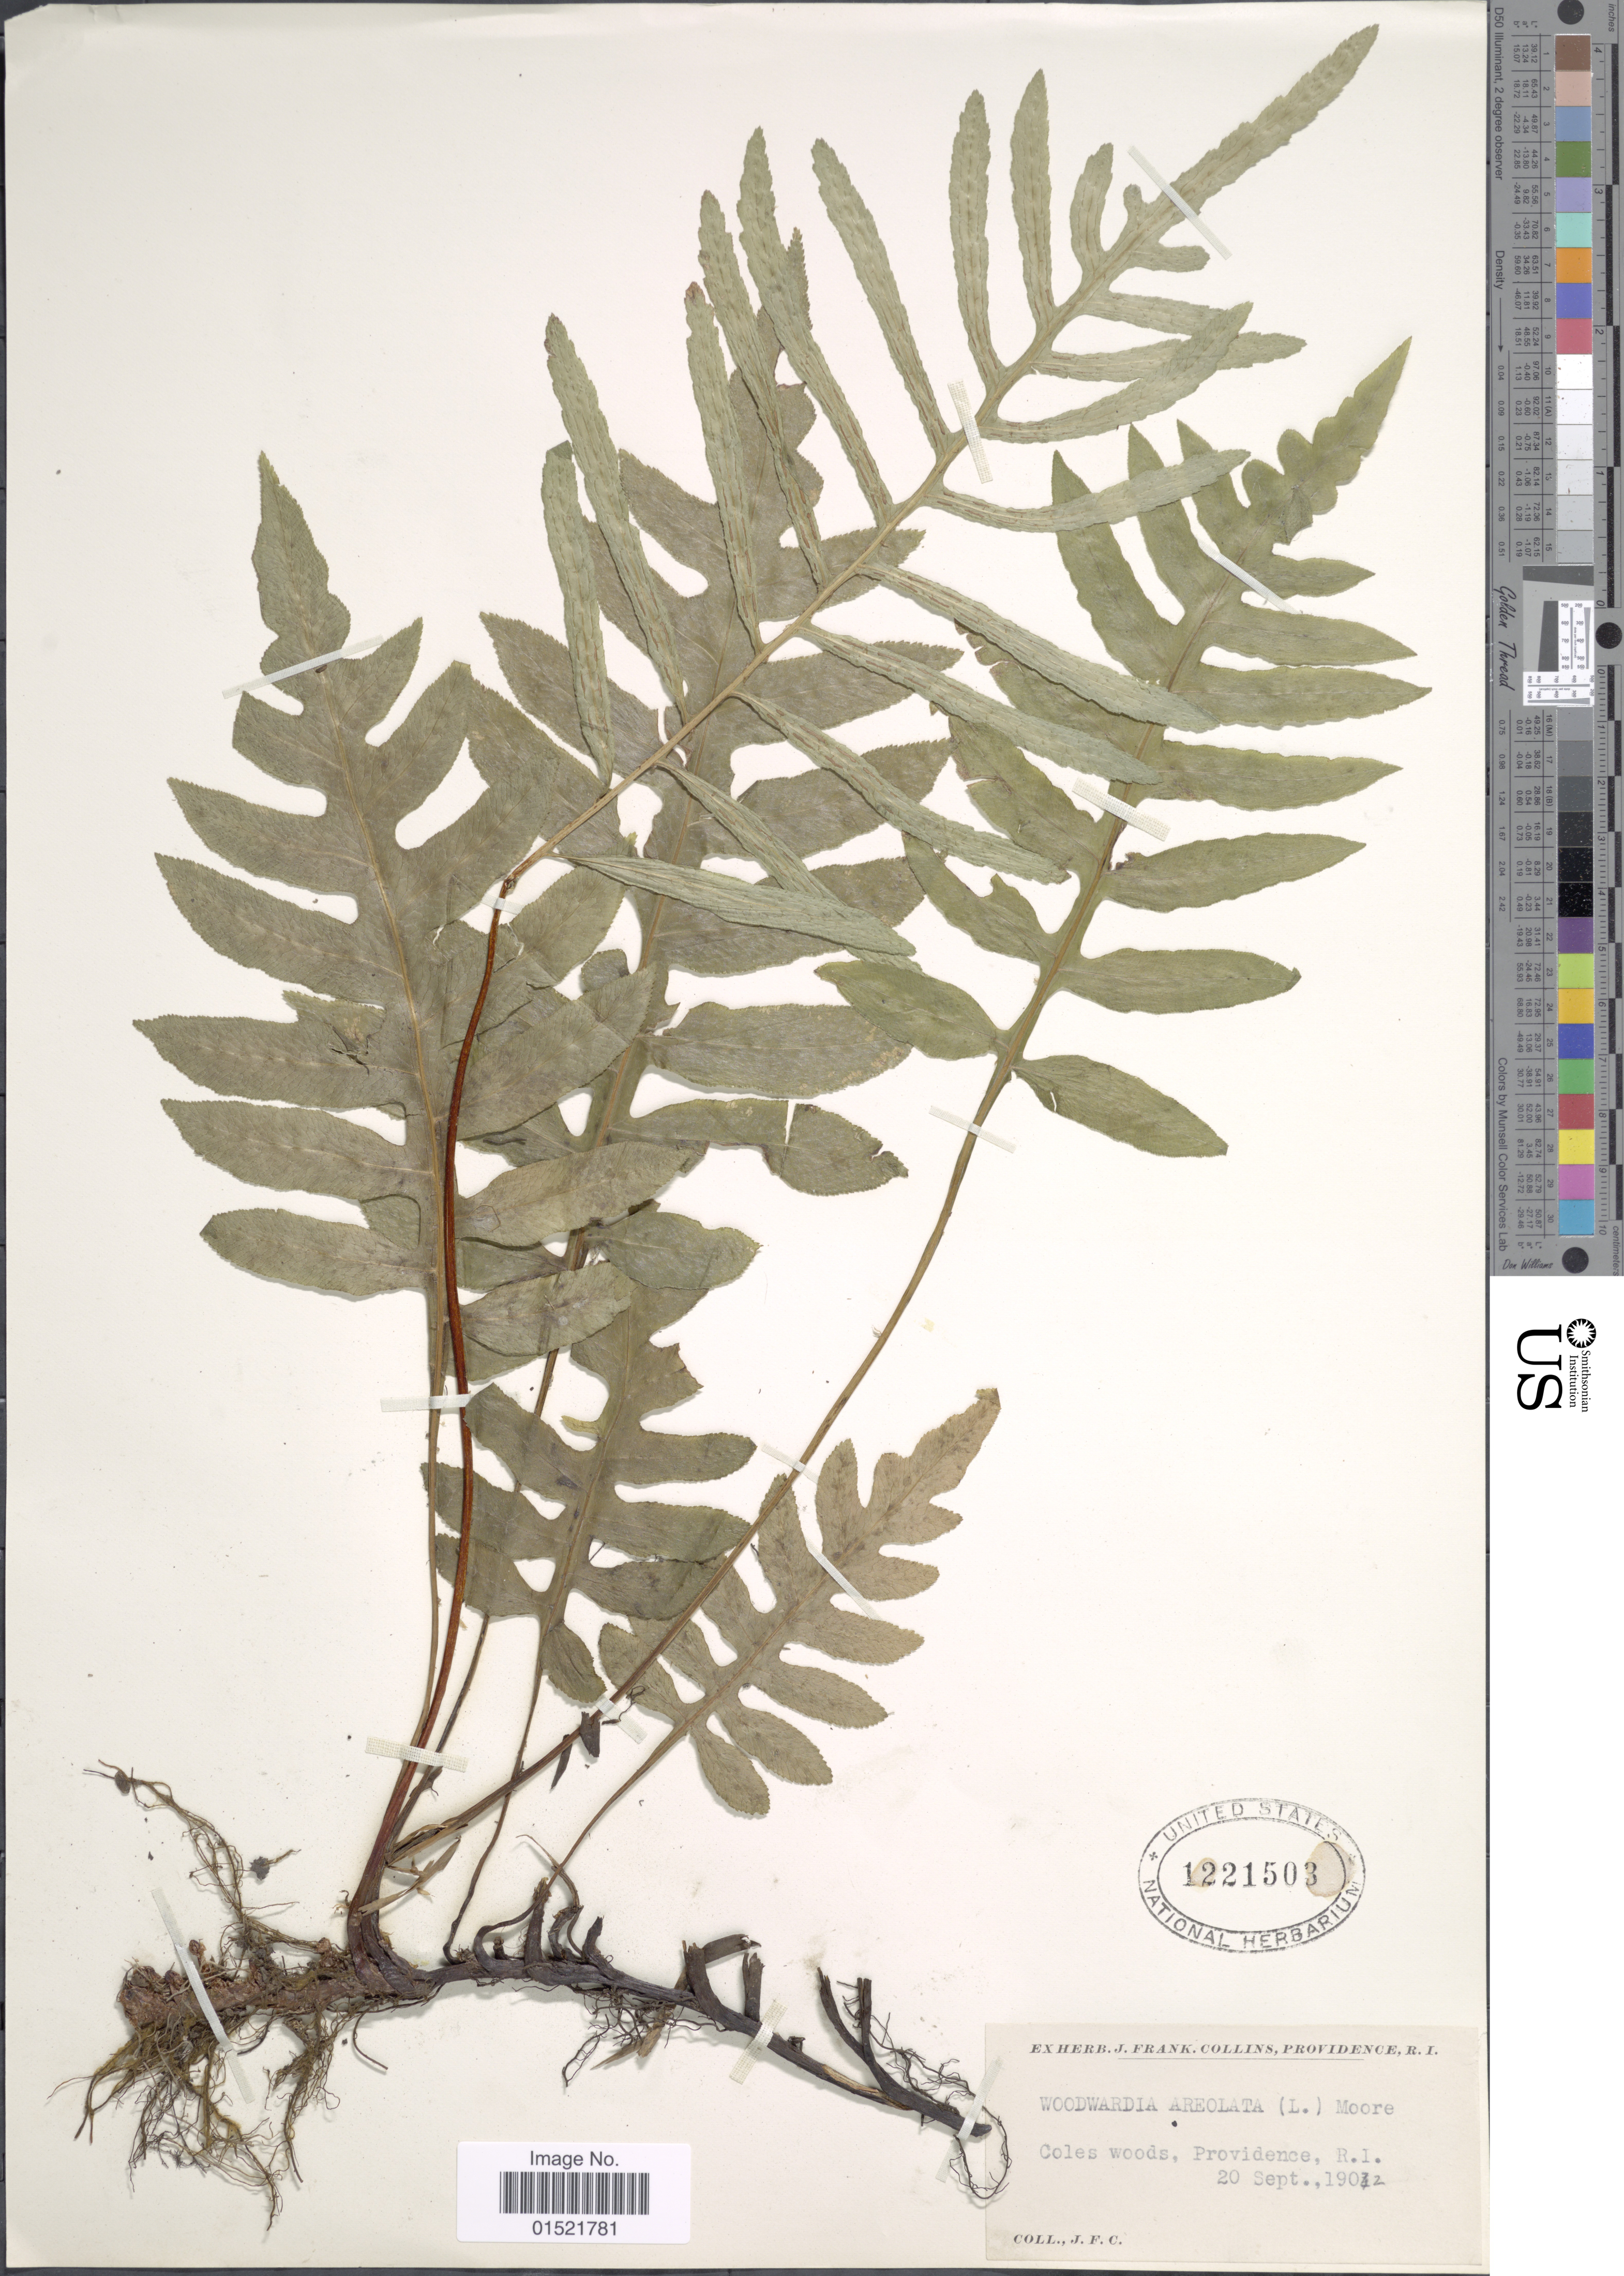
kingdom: Plantae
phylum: Tracheophyta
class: Polypodiopsida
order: Polypodiales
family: Blechnaceae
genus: Woodwardia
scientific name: Woodwardia areolata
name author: (L.) T. Moore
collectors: J. Collins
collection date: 1932-09-20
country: United States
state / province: Rhode Island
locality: Coles woods, Provindence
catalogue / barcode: US 1221503